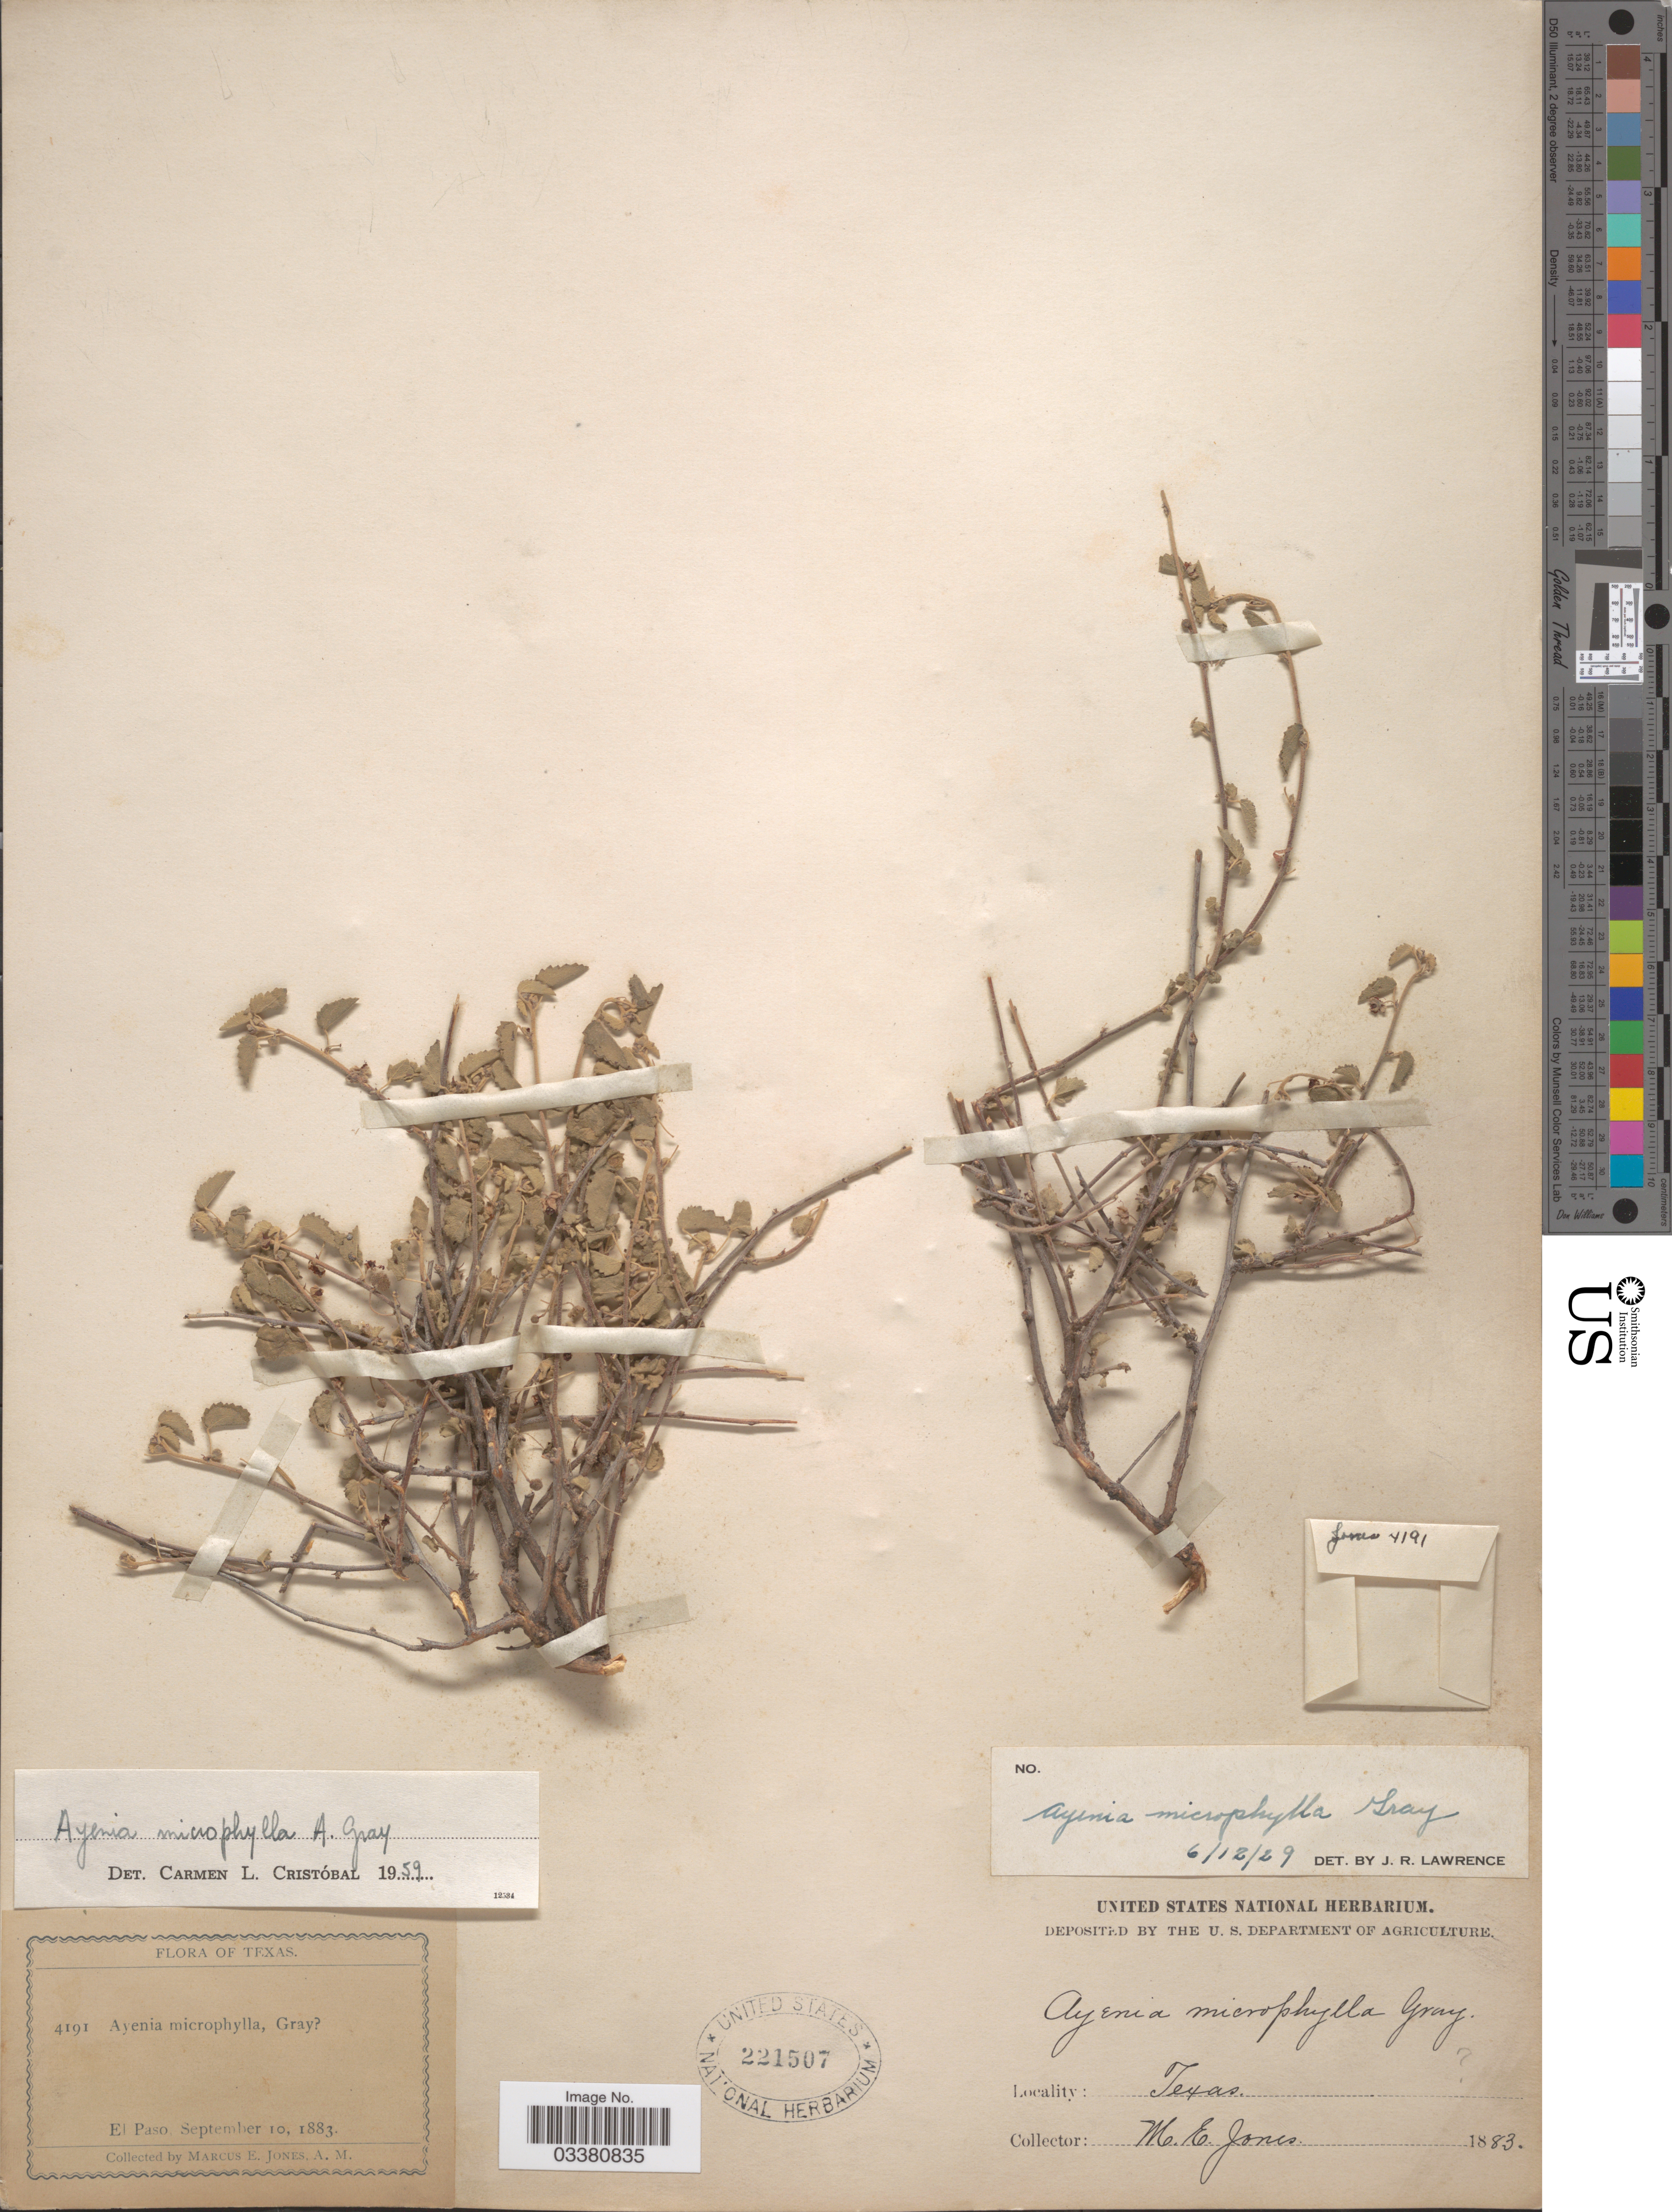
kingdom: Plantae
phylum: Tracheophyta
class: Magnoliopsida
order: Malvales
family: Malvaceae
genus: Ayenia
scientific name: Ayenia microphylla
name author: A. Gray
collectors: M. E. Jones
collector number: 4191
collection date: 1883-09-10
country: United States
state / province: Texas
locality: El Paso.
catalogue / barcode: US 221507